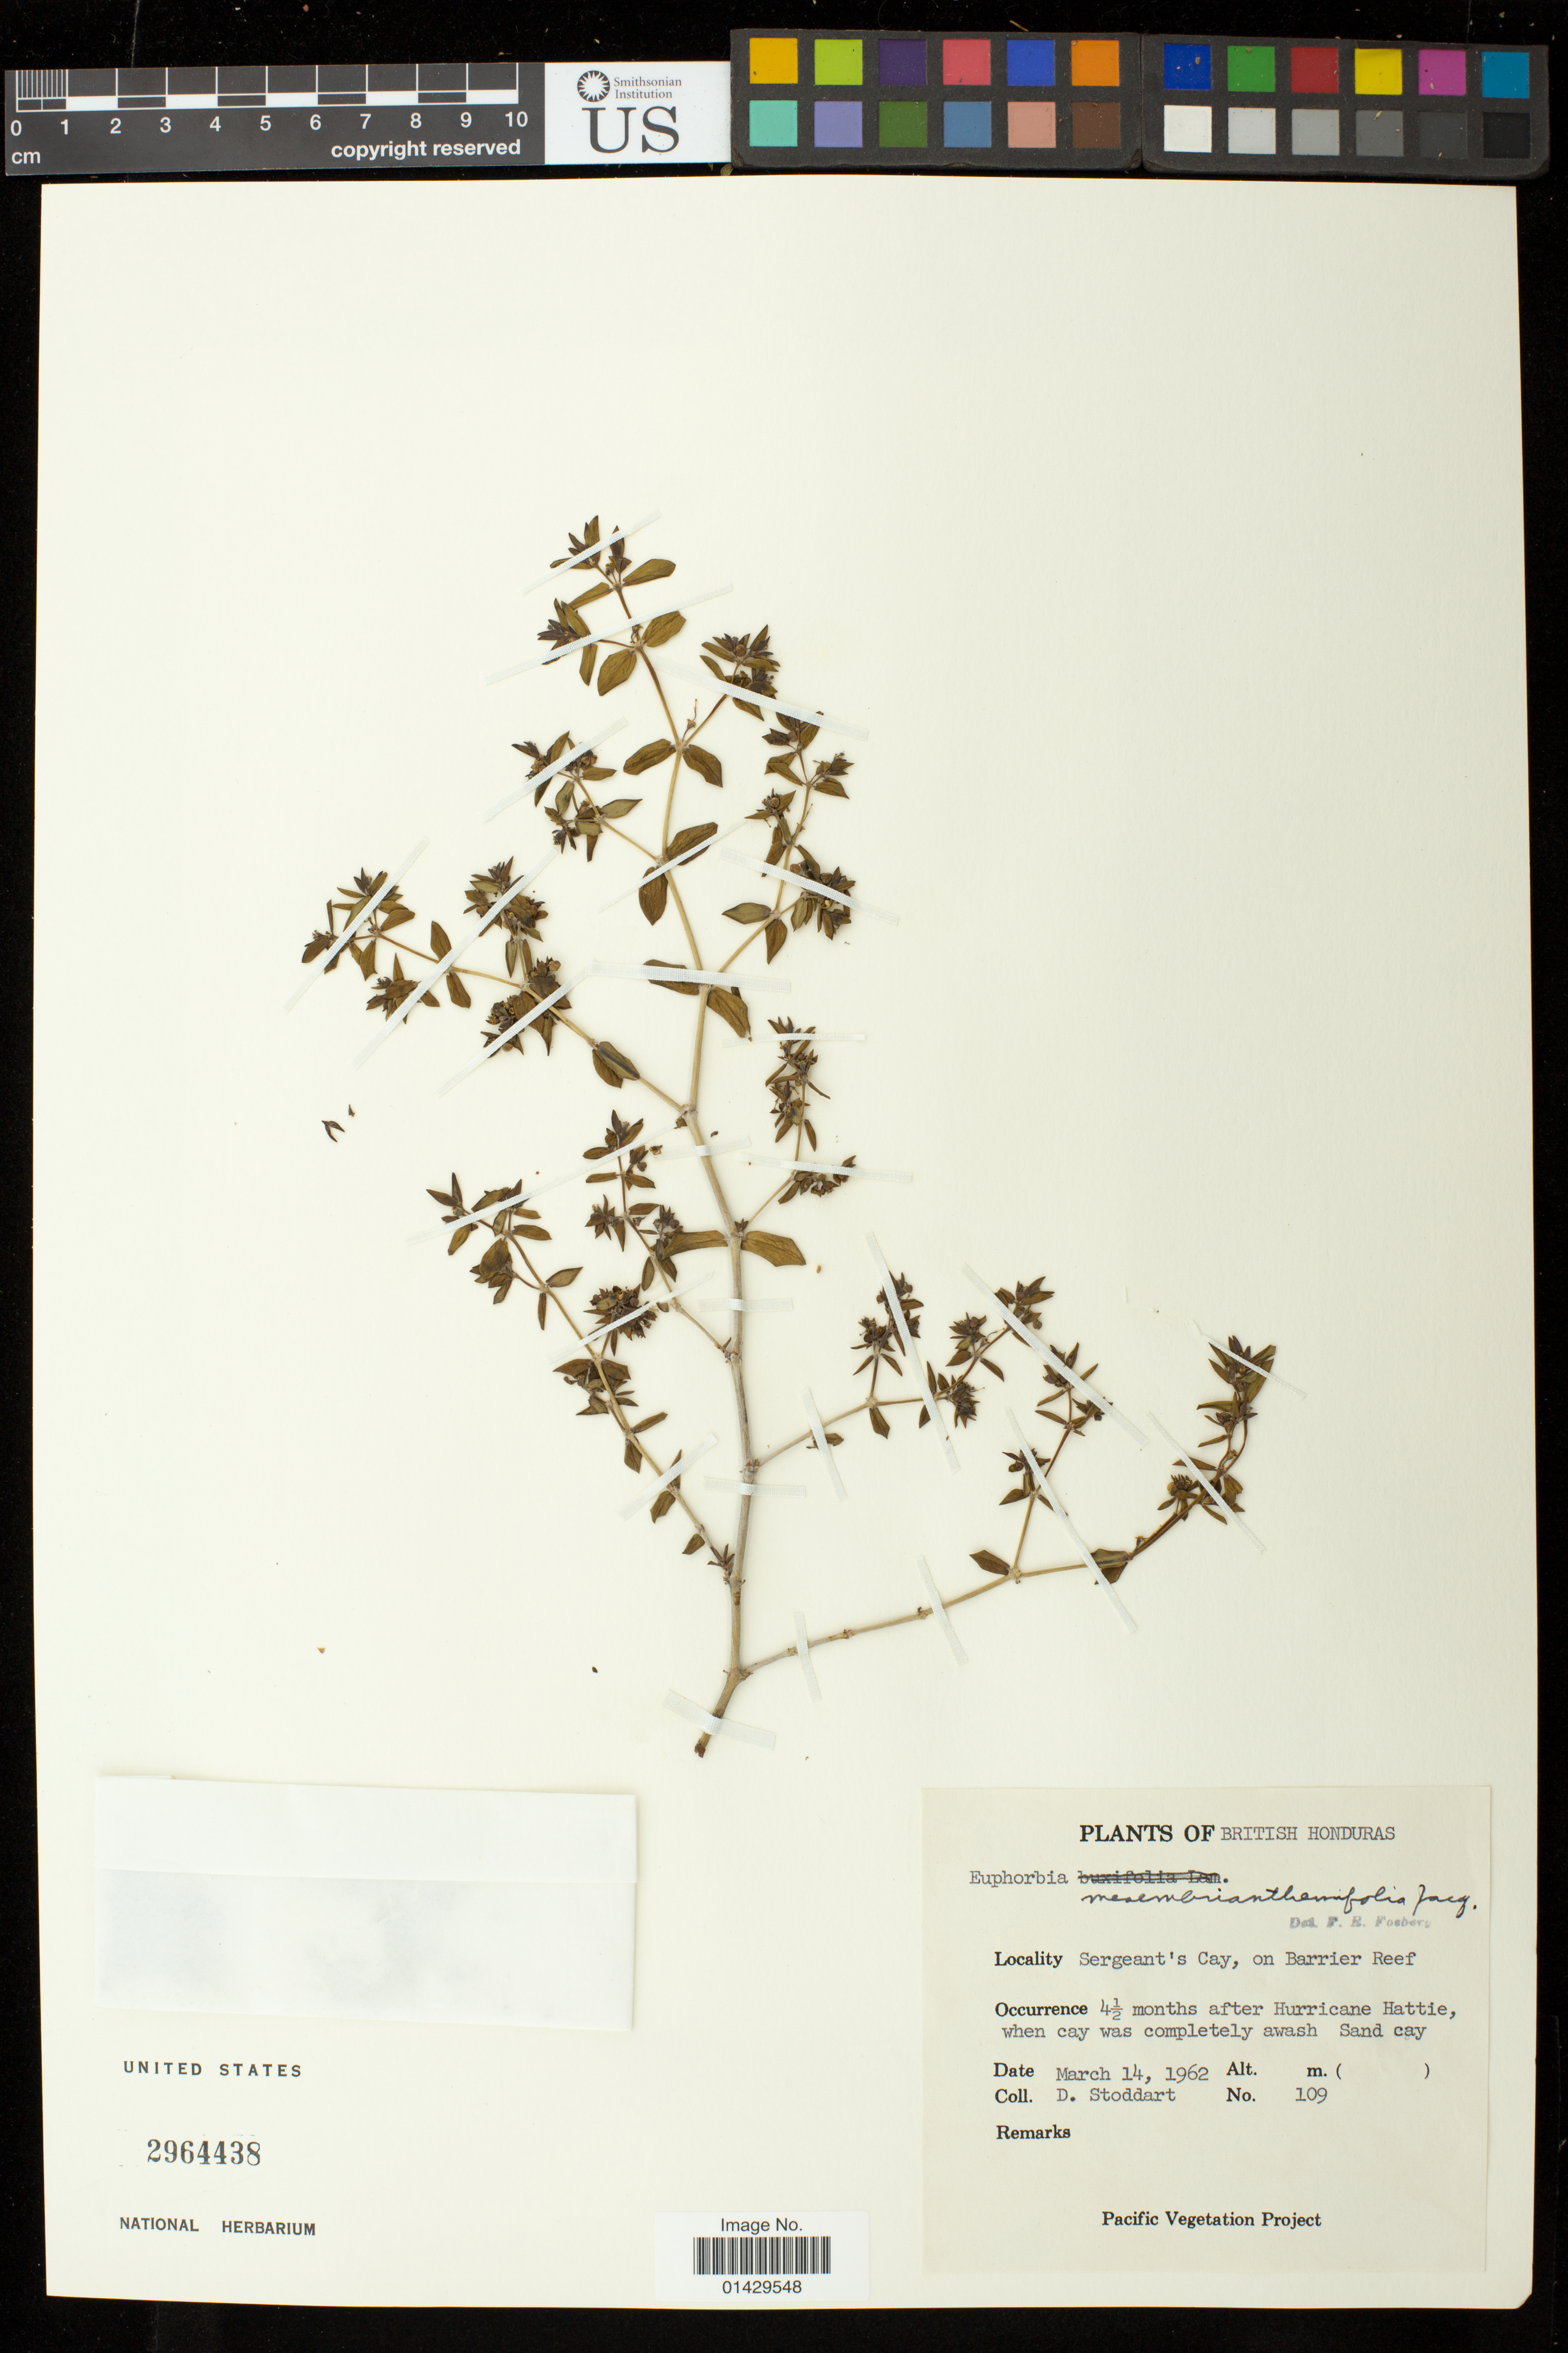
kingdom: Plantae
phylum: Tracheophyta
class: Magnoliopsida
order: Malpighiales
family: Euphorbiaceae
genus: Euphorbia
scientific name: Euphorbia mesembryanthemifolia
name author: Jacq.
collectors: D. Stoddart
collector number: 109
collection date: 1962-03-14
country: Belize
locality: Sergeant's Cay, on Barrier Reef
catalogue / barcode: US 2964438